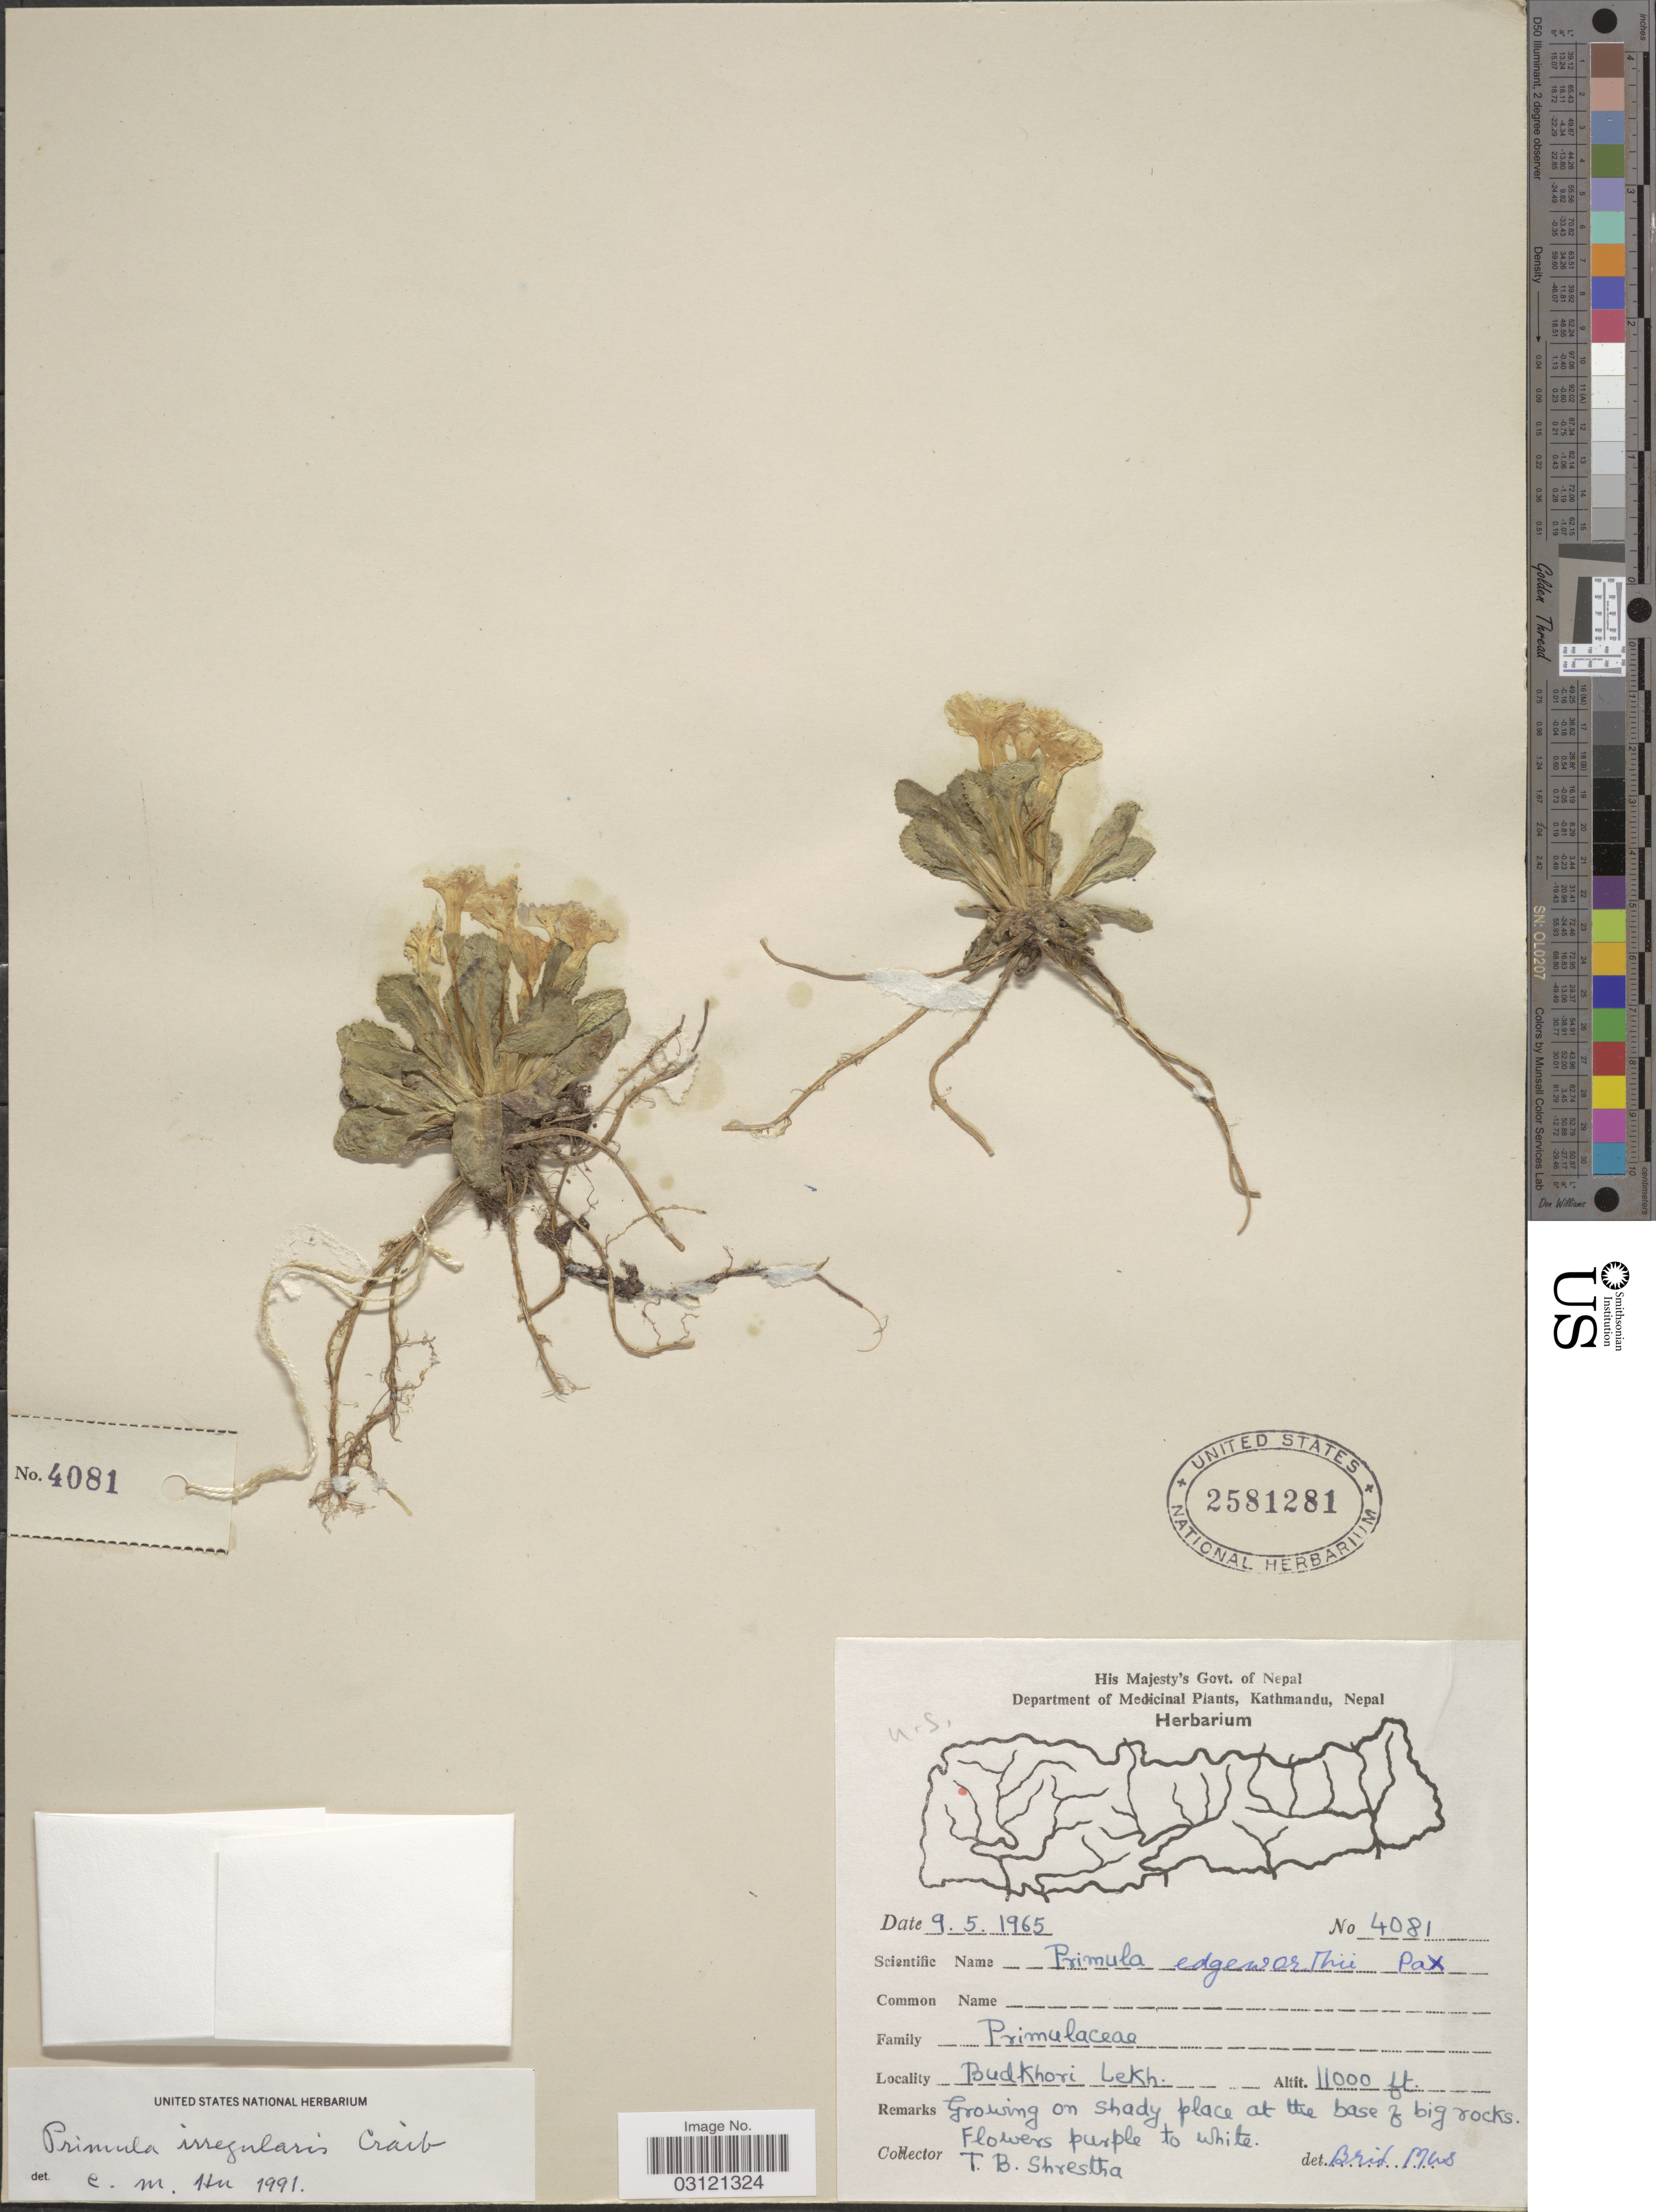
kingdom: Plantae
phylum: Tracheophyta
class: Magnoliopsida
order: Ericales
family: Primulaceae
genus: Primula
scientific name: Primula irregularis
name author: Craib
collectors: T. B. Shrestha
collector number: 4081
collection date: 1965-05-09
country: Nepal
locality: Budkhori Lekh.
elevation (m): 3353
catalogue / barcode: US 2581281